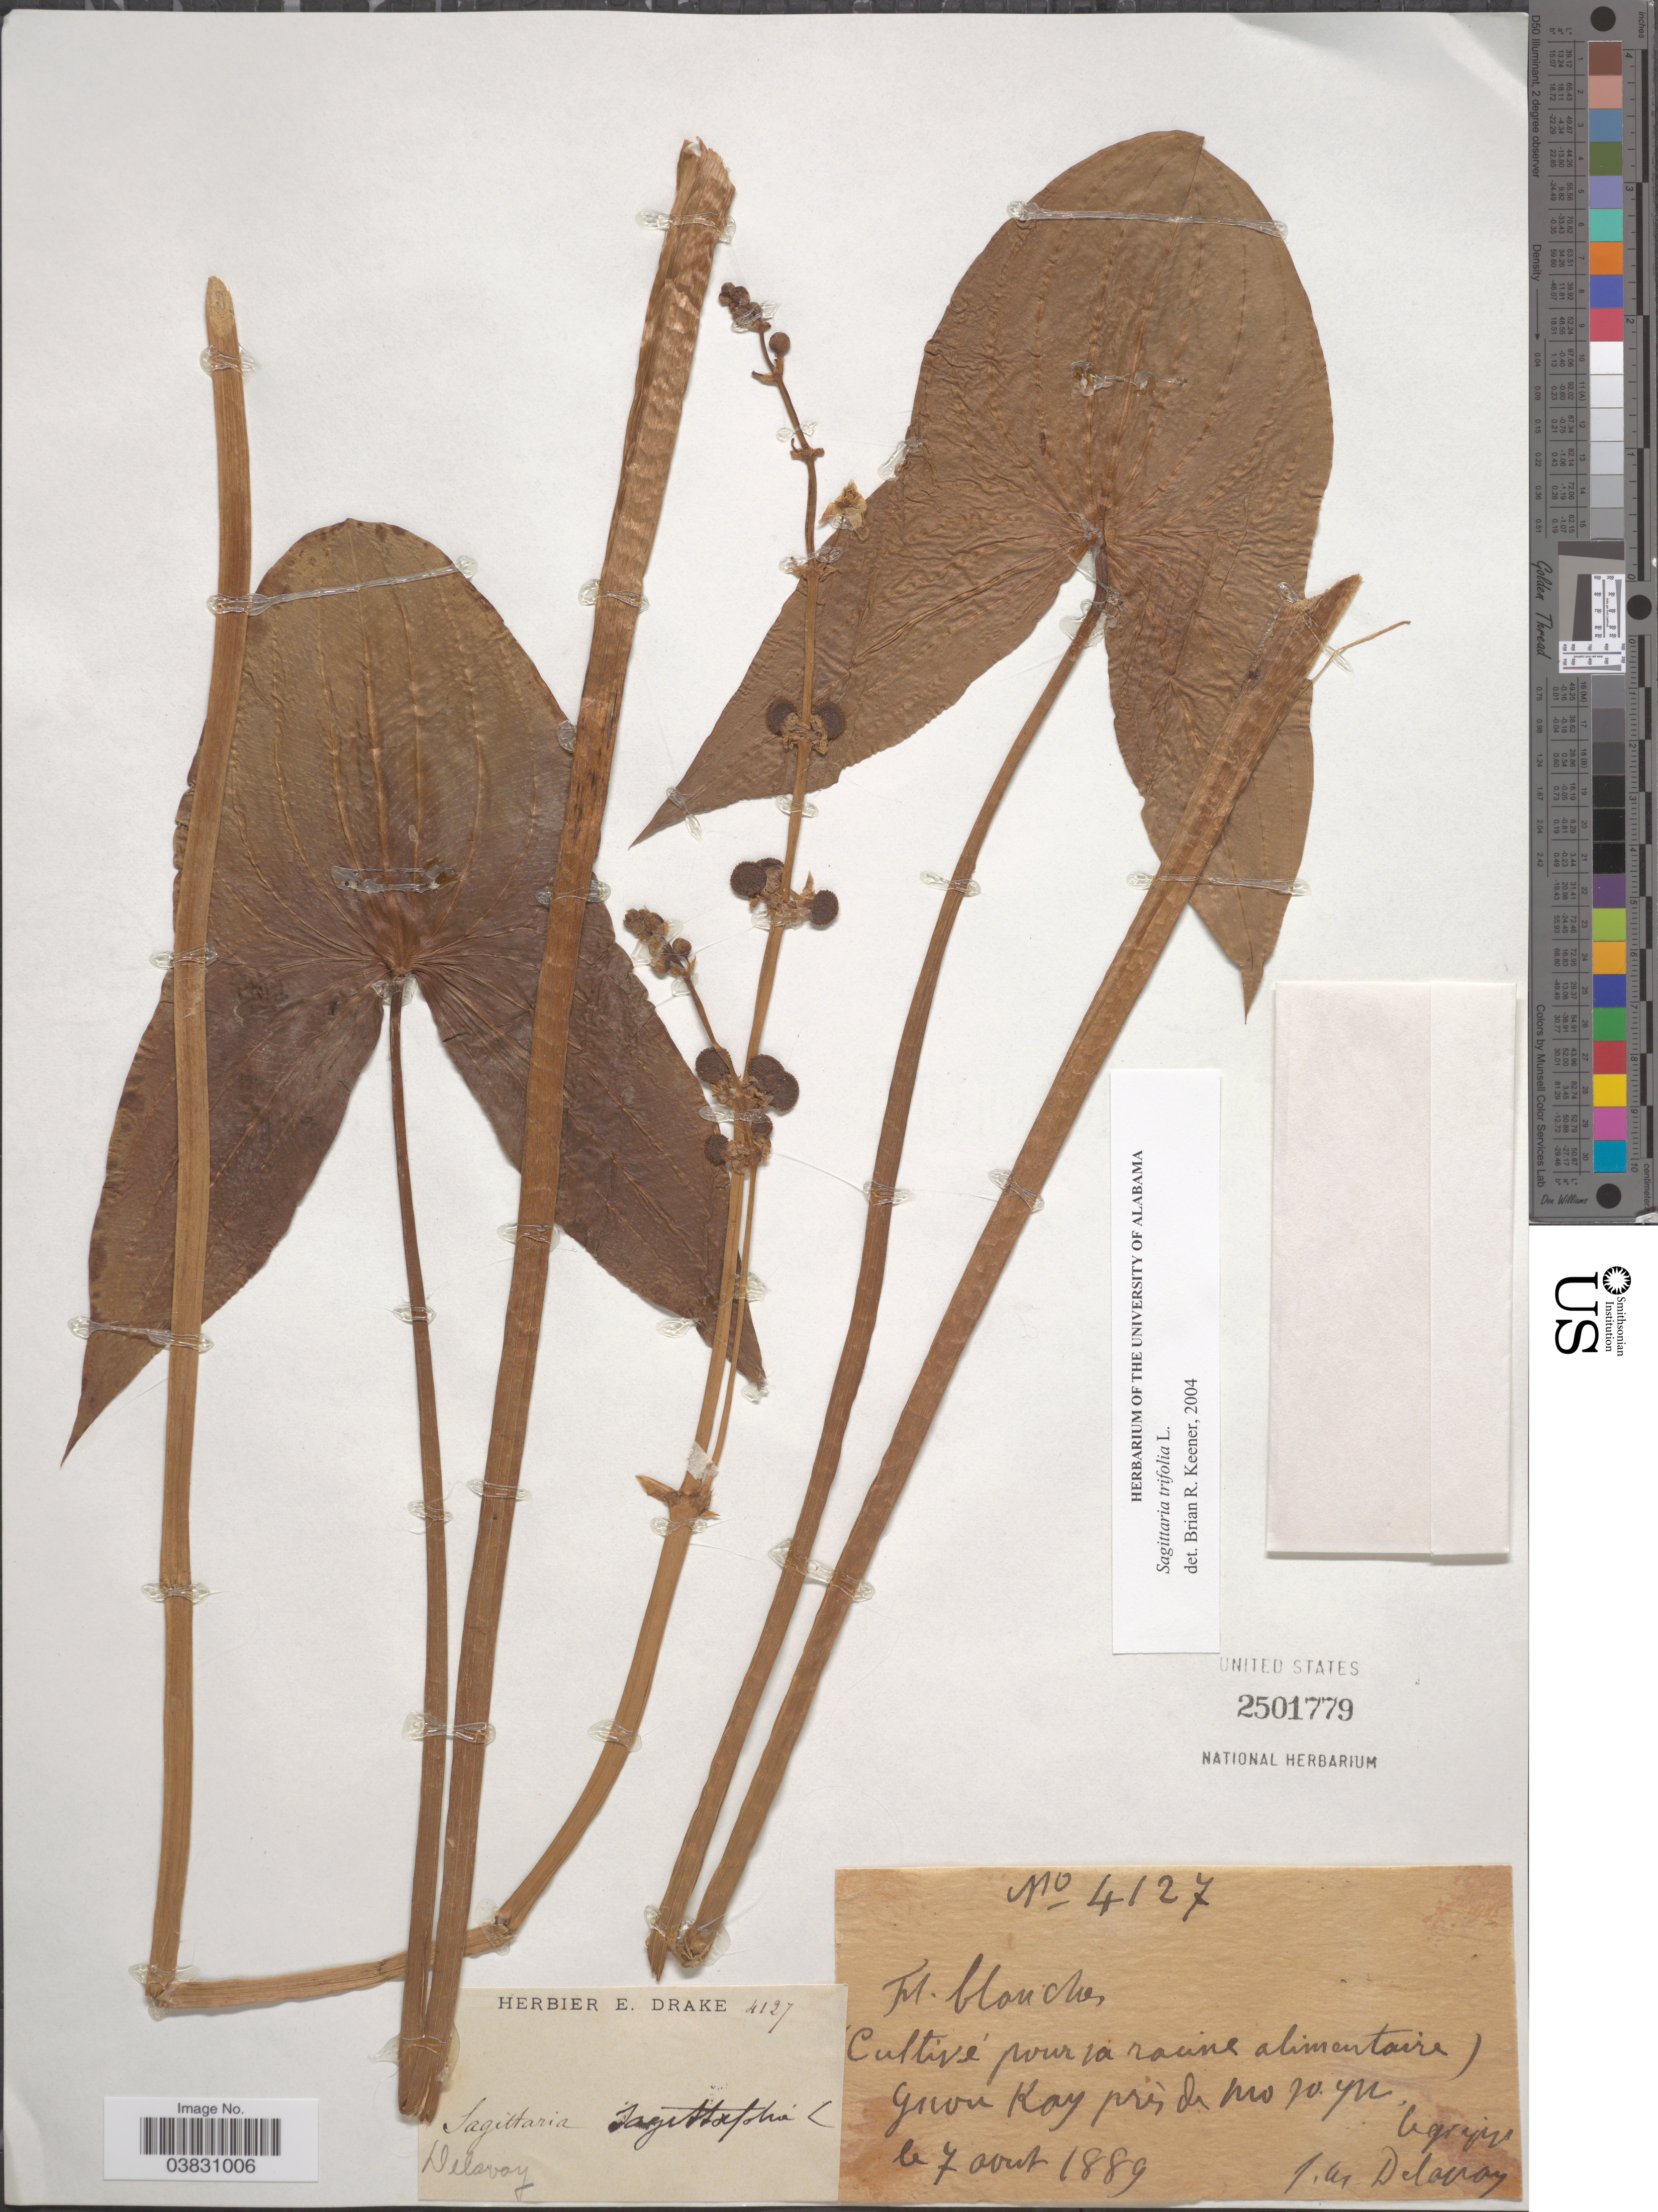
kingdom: Plantae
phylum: Tracheophyta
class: Liliopsida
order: Alismatales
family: Alismataceae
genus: Sagittaria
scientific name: Sagittaria trifolia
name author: L.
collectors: J. Delavay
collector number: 4127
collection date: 1889-08-07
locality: Cultive pour la racine alimentaire. Gnou kay prés de nw jo. Yu. [interpreted]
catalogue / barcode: US 2501779